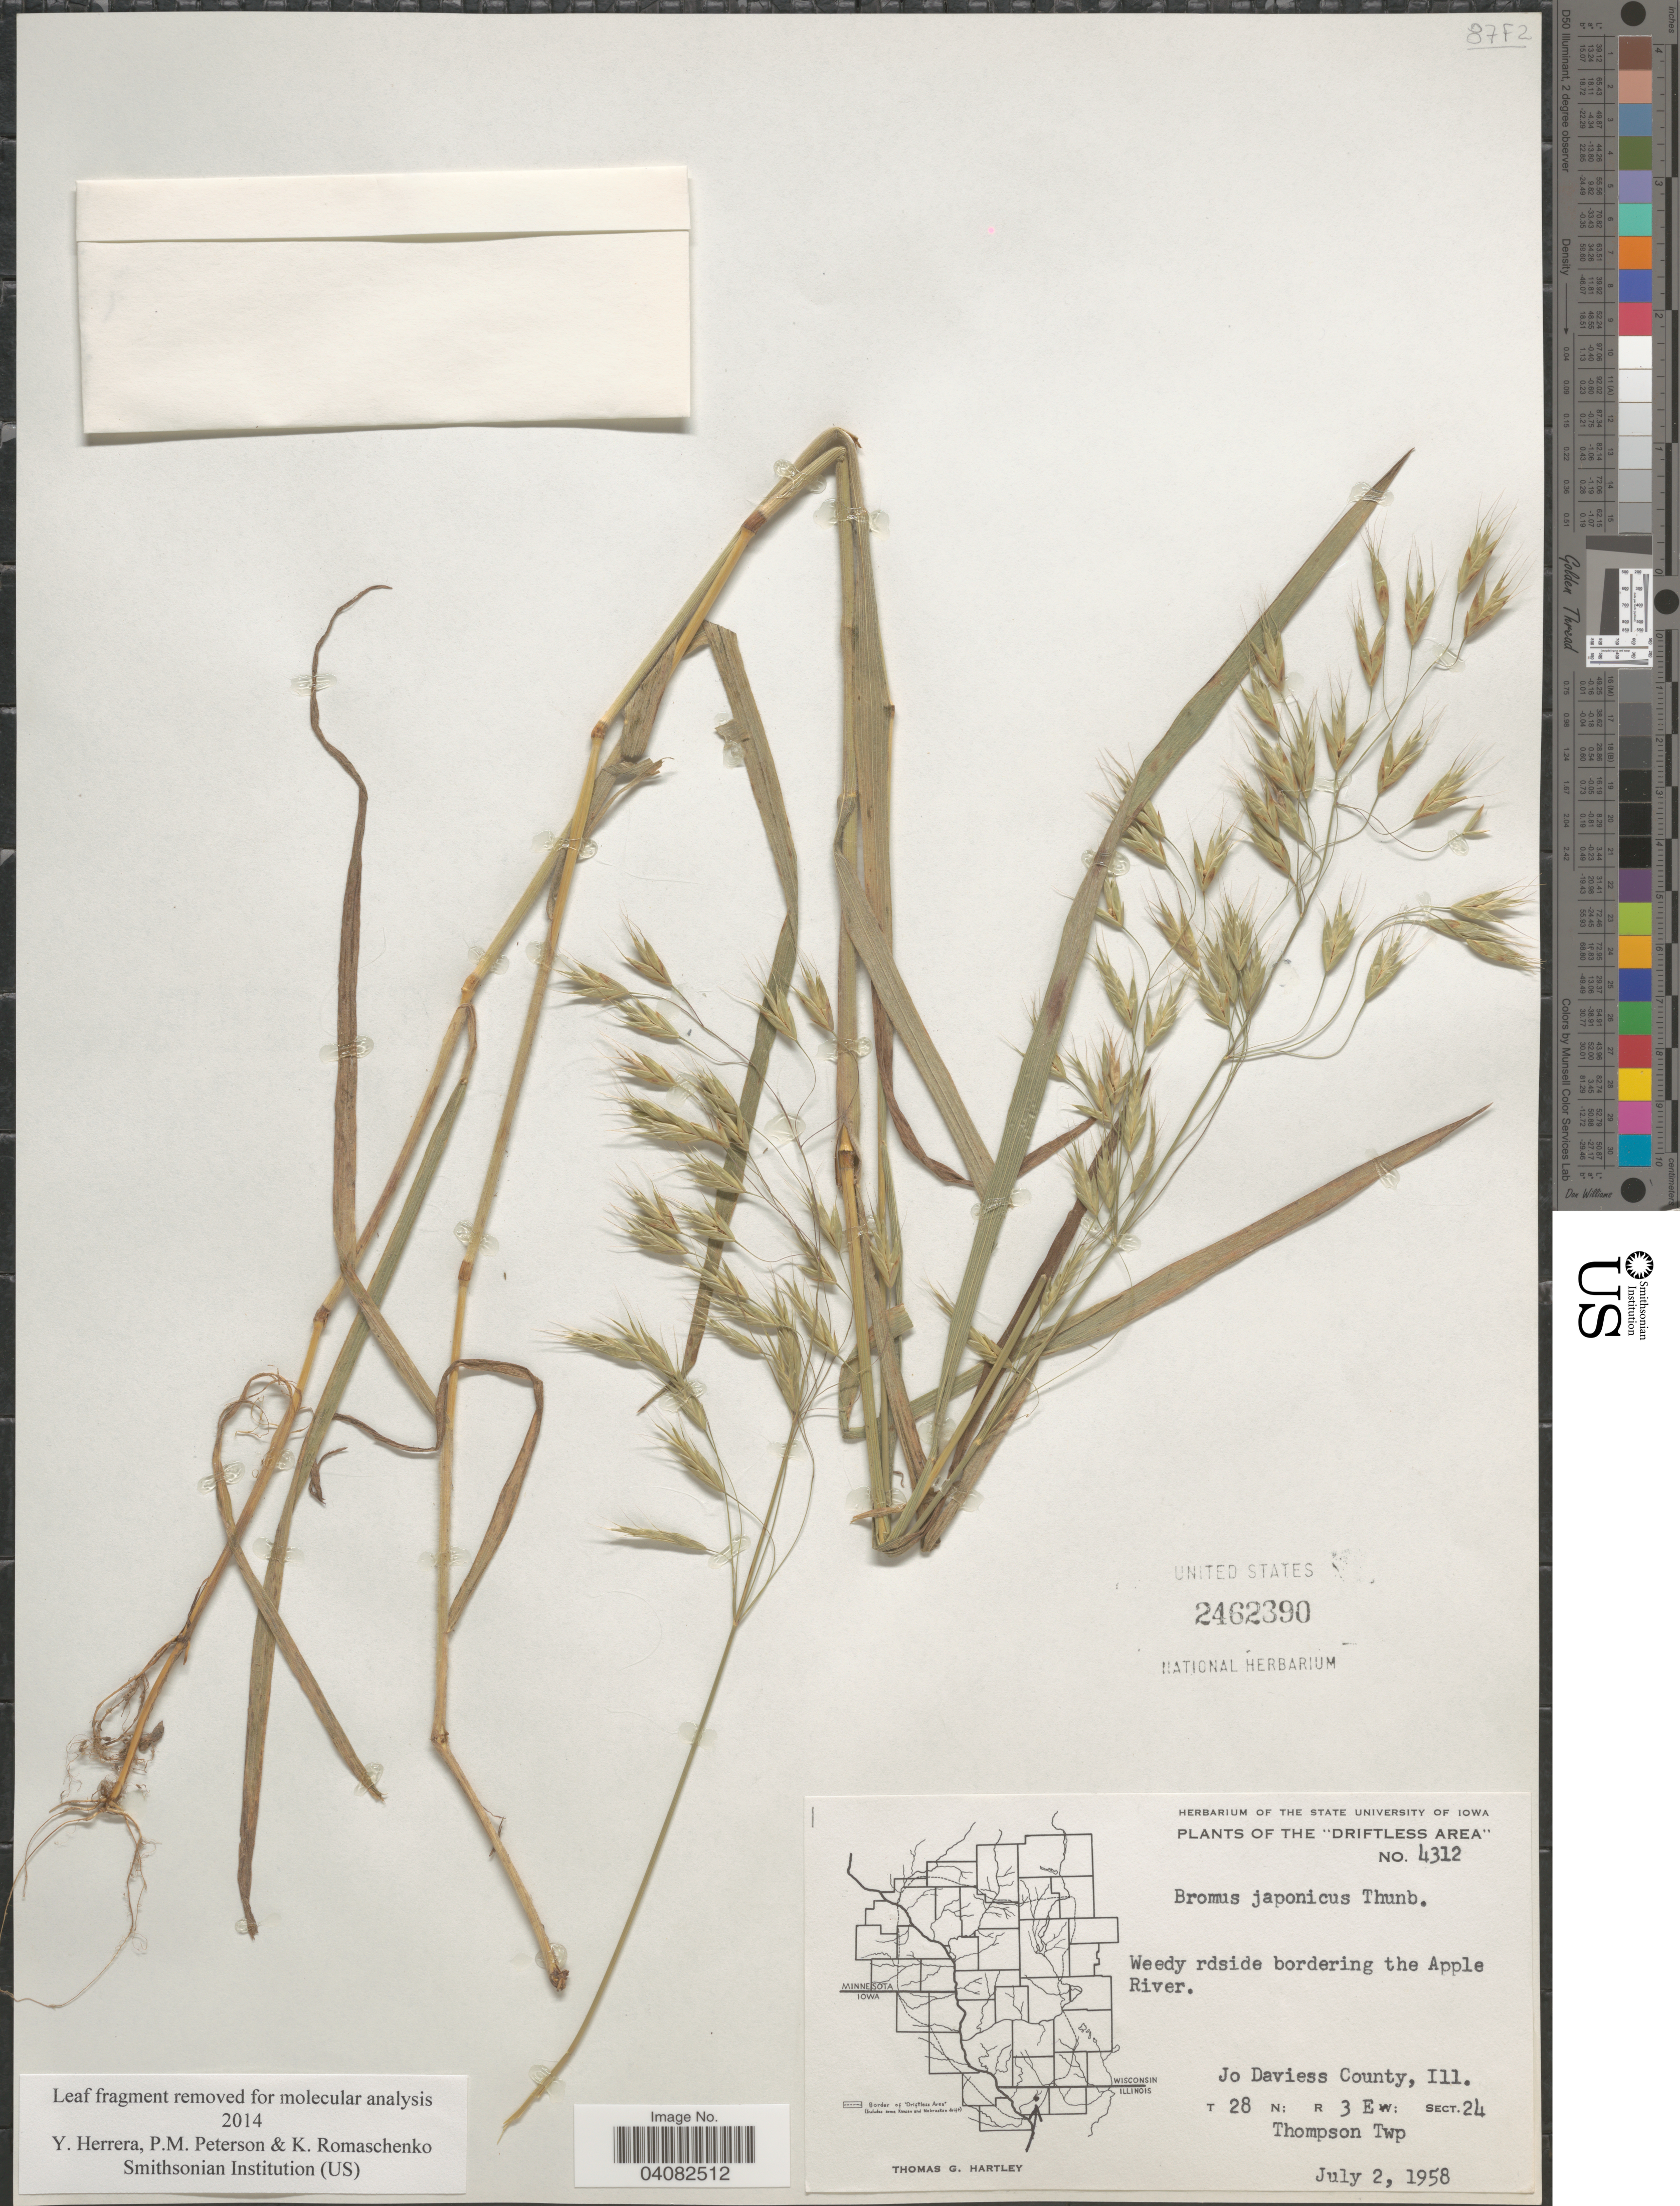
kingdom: Plantae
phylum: Tracheophyta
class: Liliopsida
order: Poales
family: Poaceae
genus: Bromus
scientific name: Bromus intermedius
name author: Gussone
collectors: T. G. Hartley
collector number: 4312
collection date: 1958-07-02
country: United States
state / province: Illinois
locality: The "Driftless Area". Weedy rdside bordering the Apple River. Jo Daviess County. T 28 N: R 3 E: Sect. 24. Thompson Twp.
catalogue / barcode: US 2462390